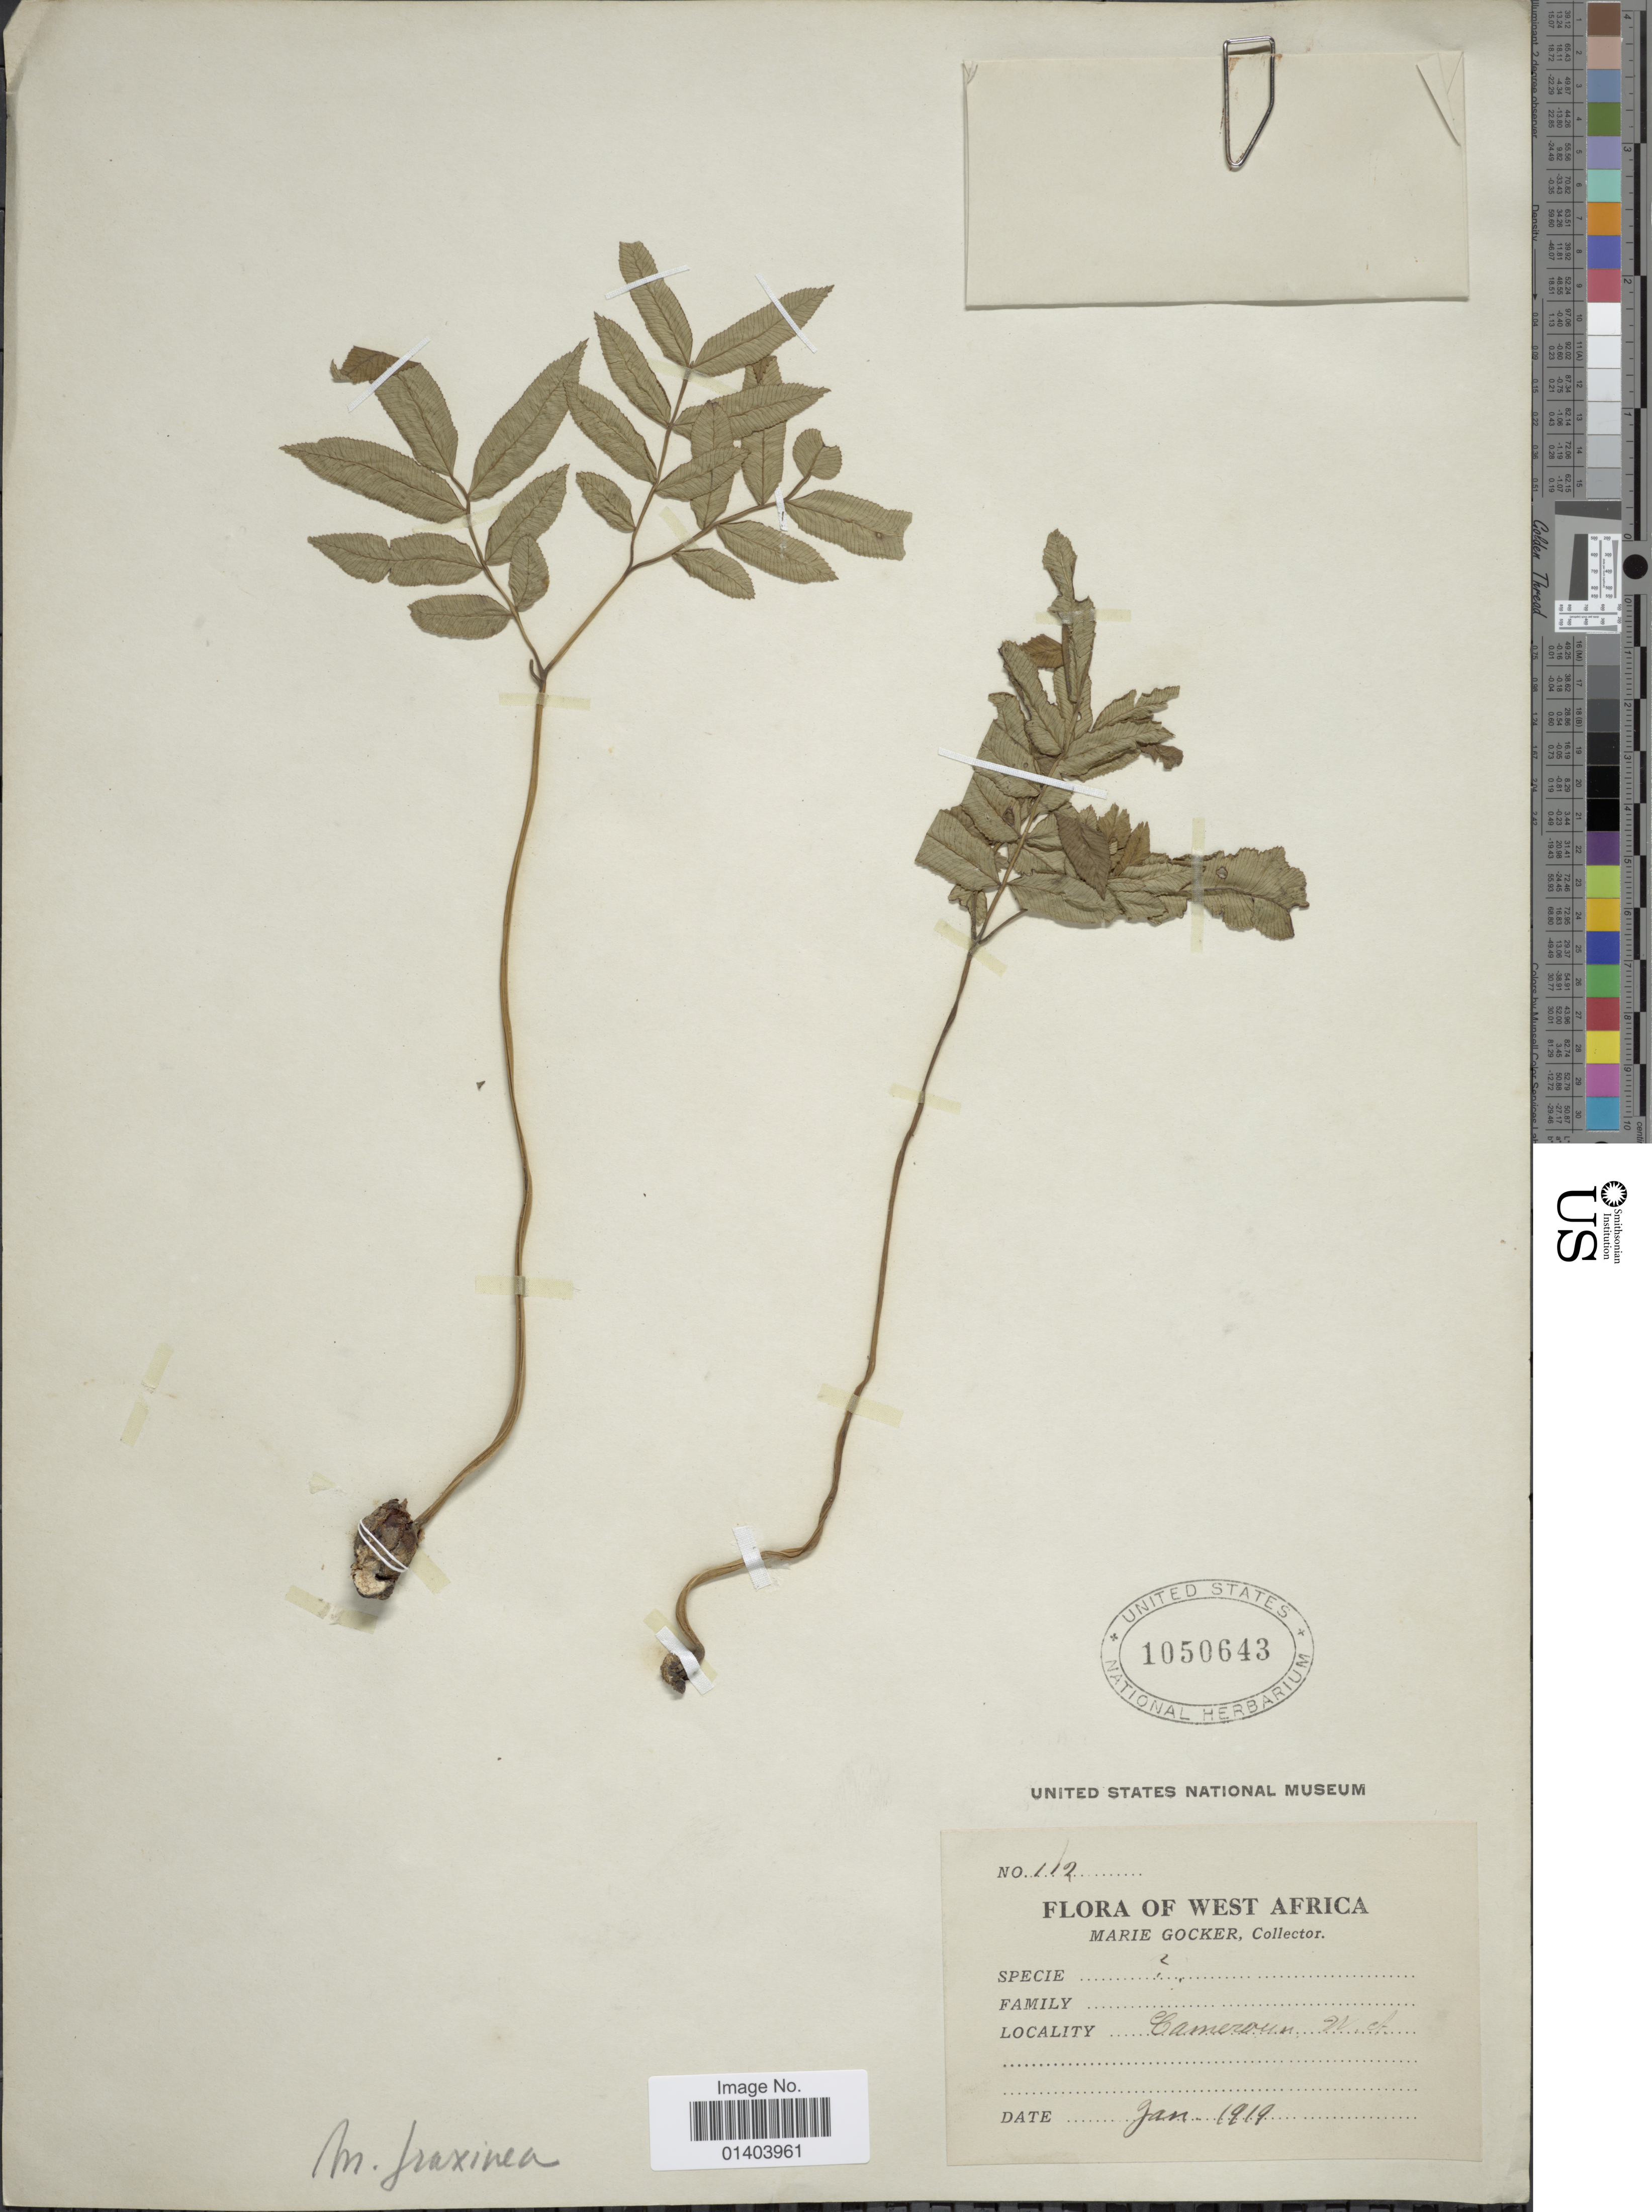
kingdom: Plantae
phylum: Tracheophyta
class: Polypodiopsida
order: Marattiales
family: Marattiaceae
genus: Ptisana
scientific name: Ptisana fraxinea var. fraxinea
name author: (Sm.) Murdock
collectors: M. Gocker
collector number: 112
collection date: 1919-01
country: Cameroon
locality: West Africa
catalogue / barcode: US 1050643